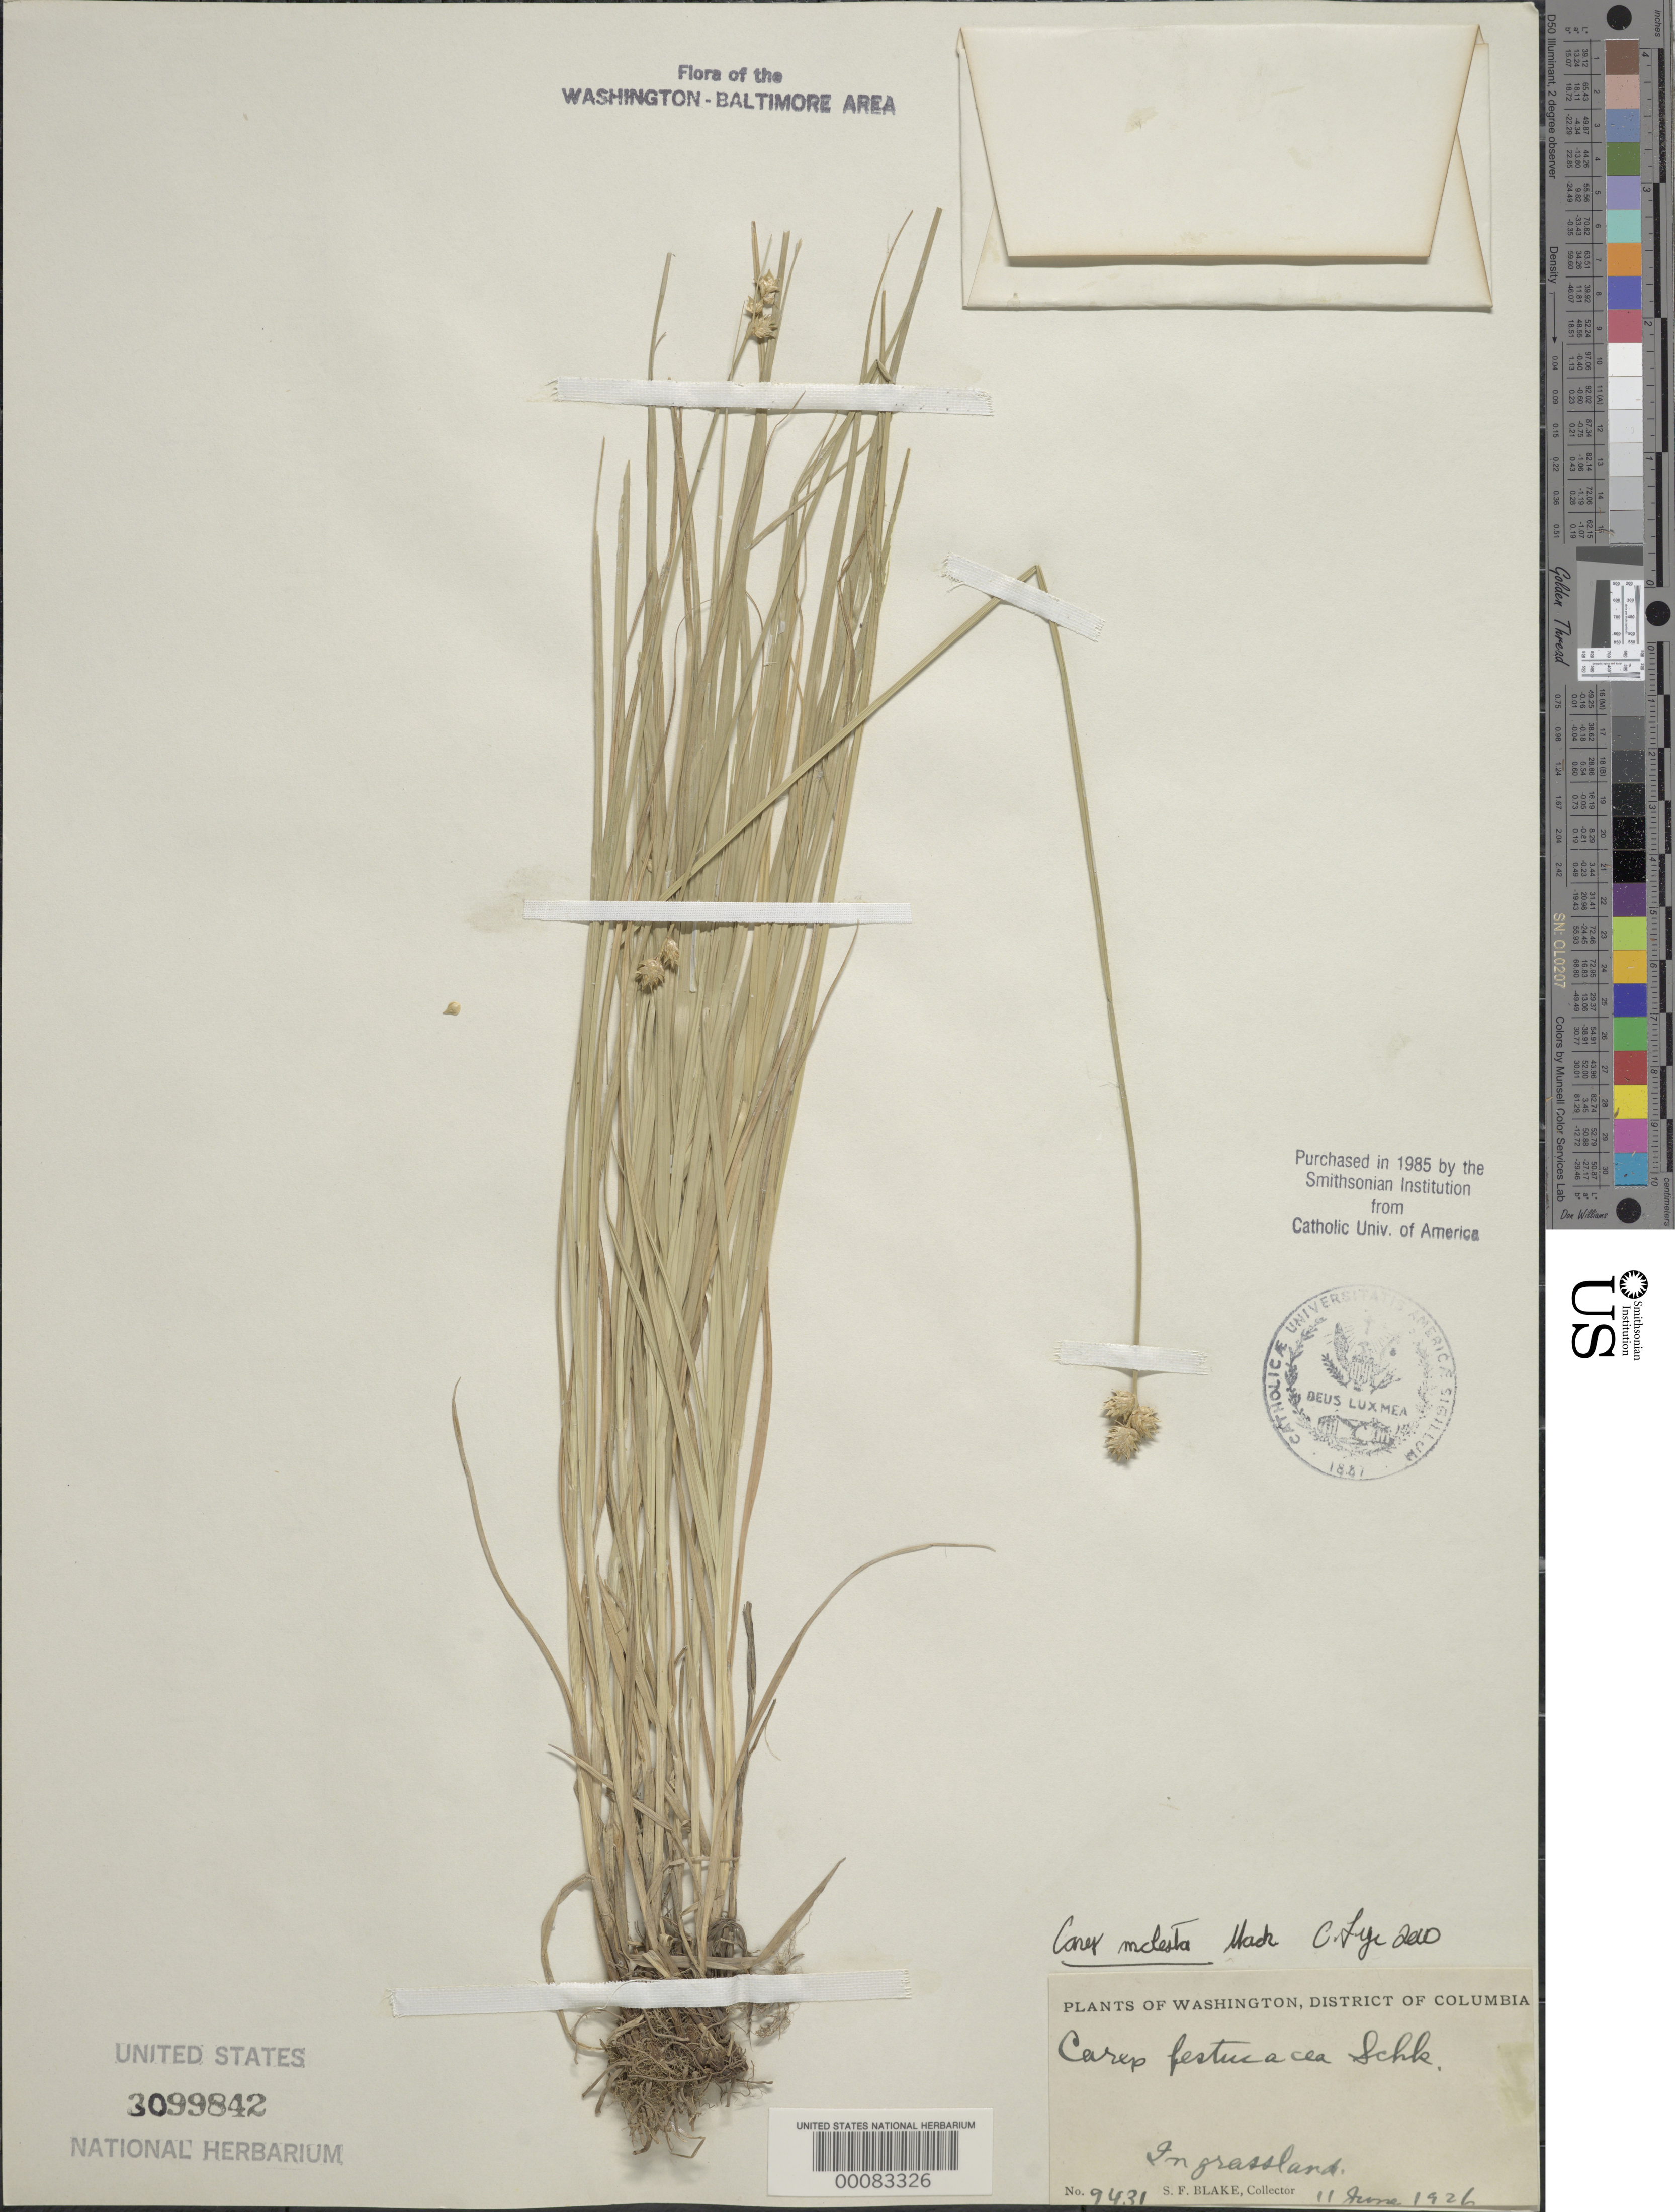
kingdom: Plantae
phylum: Tracheophyta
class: Liliopsida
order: Poales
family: Cyperaceae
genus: Carex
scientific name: Carex molesta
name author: Mack.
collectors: S. Blake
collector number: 9431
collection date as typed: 11 Jun 1926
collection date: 1926-06-11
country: United States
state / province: District of Columbia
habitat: Grassland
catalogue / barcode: US 3099842